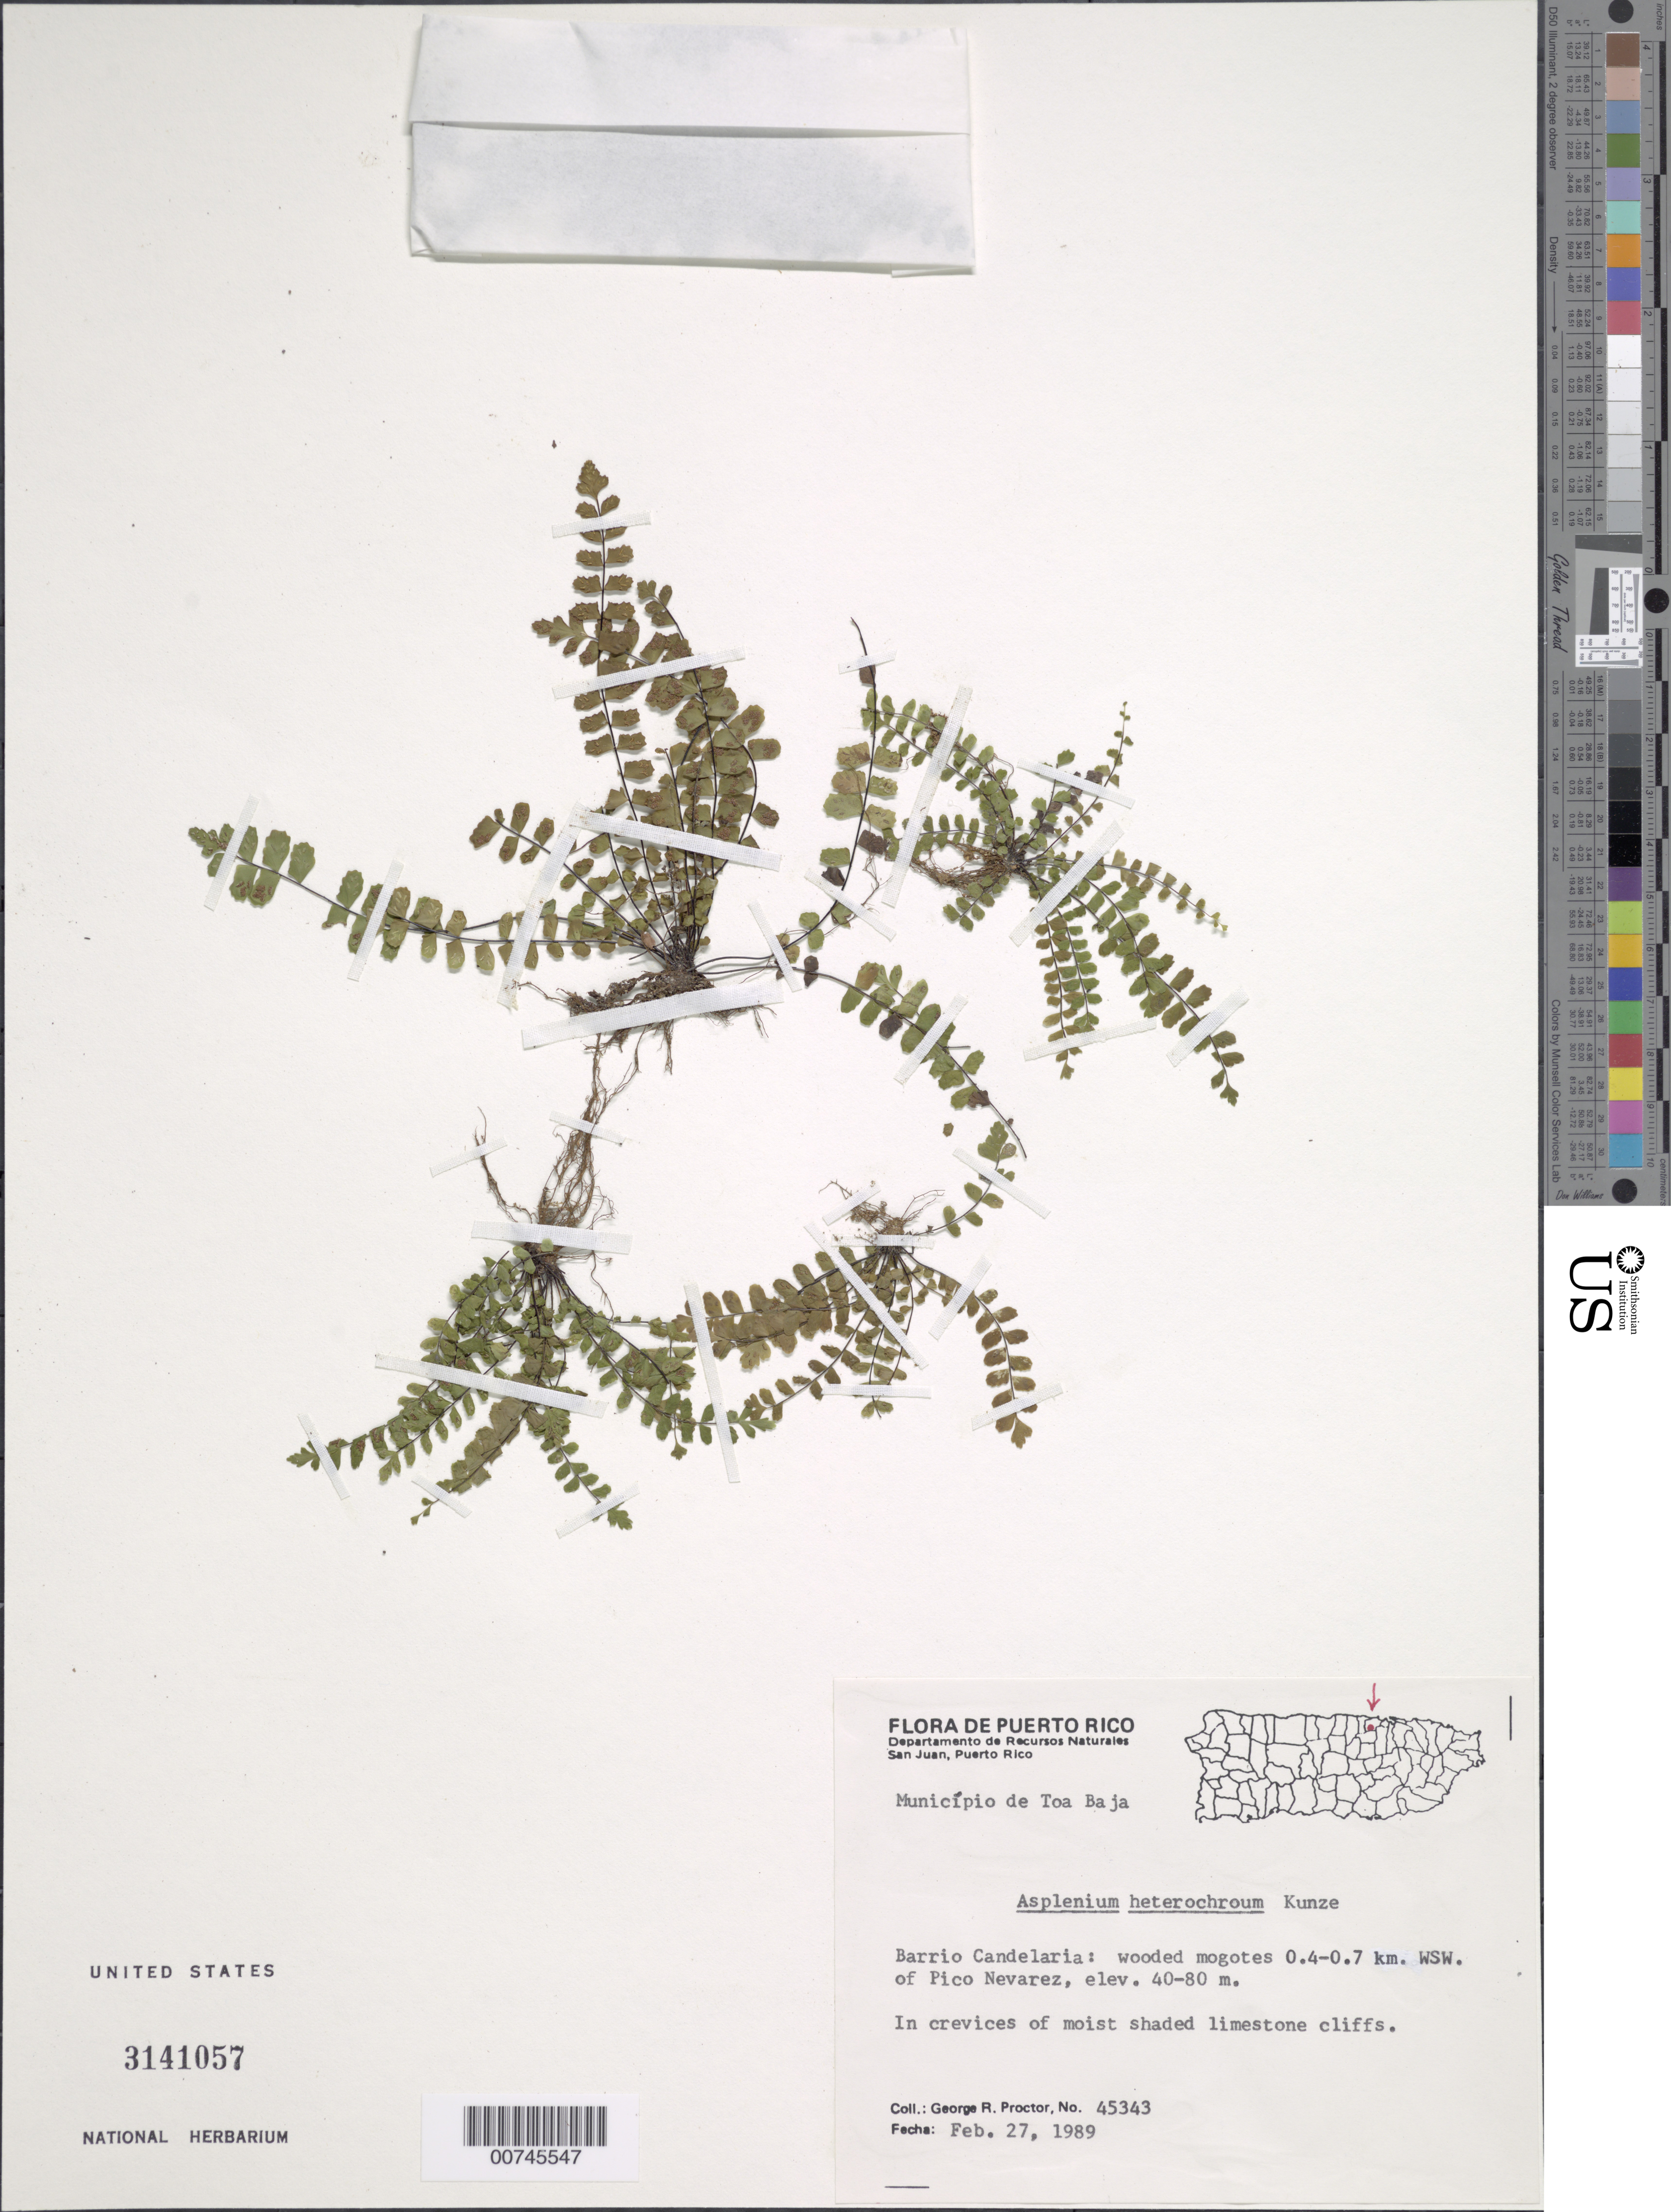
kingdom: Plantae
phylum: Tracheophyta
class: Polypodiopsida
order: Polypodiales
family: Aspleniaceae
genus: Asplenium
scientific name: Asplenium heterochroum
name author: Kunze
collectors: G. R. Proctor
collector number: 45343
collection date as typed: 27 Deb 1989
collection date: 1989-12-27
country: Puerto Rico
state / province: Toa Baja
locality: Barrio Candelaria: wooded mogotes 0.4-0.7 km WSW of Pico Nevarez. Municipio de Toa Baja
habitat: In crevices of moist shaded limestone cliffs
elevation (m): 40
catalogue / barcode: US 3141057